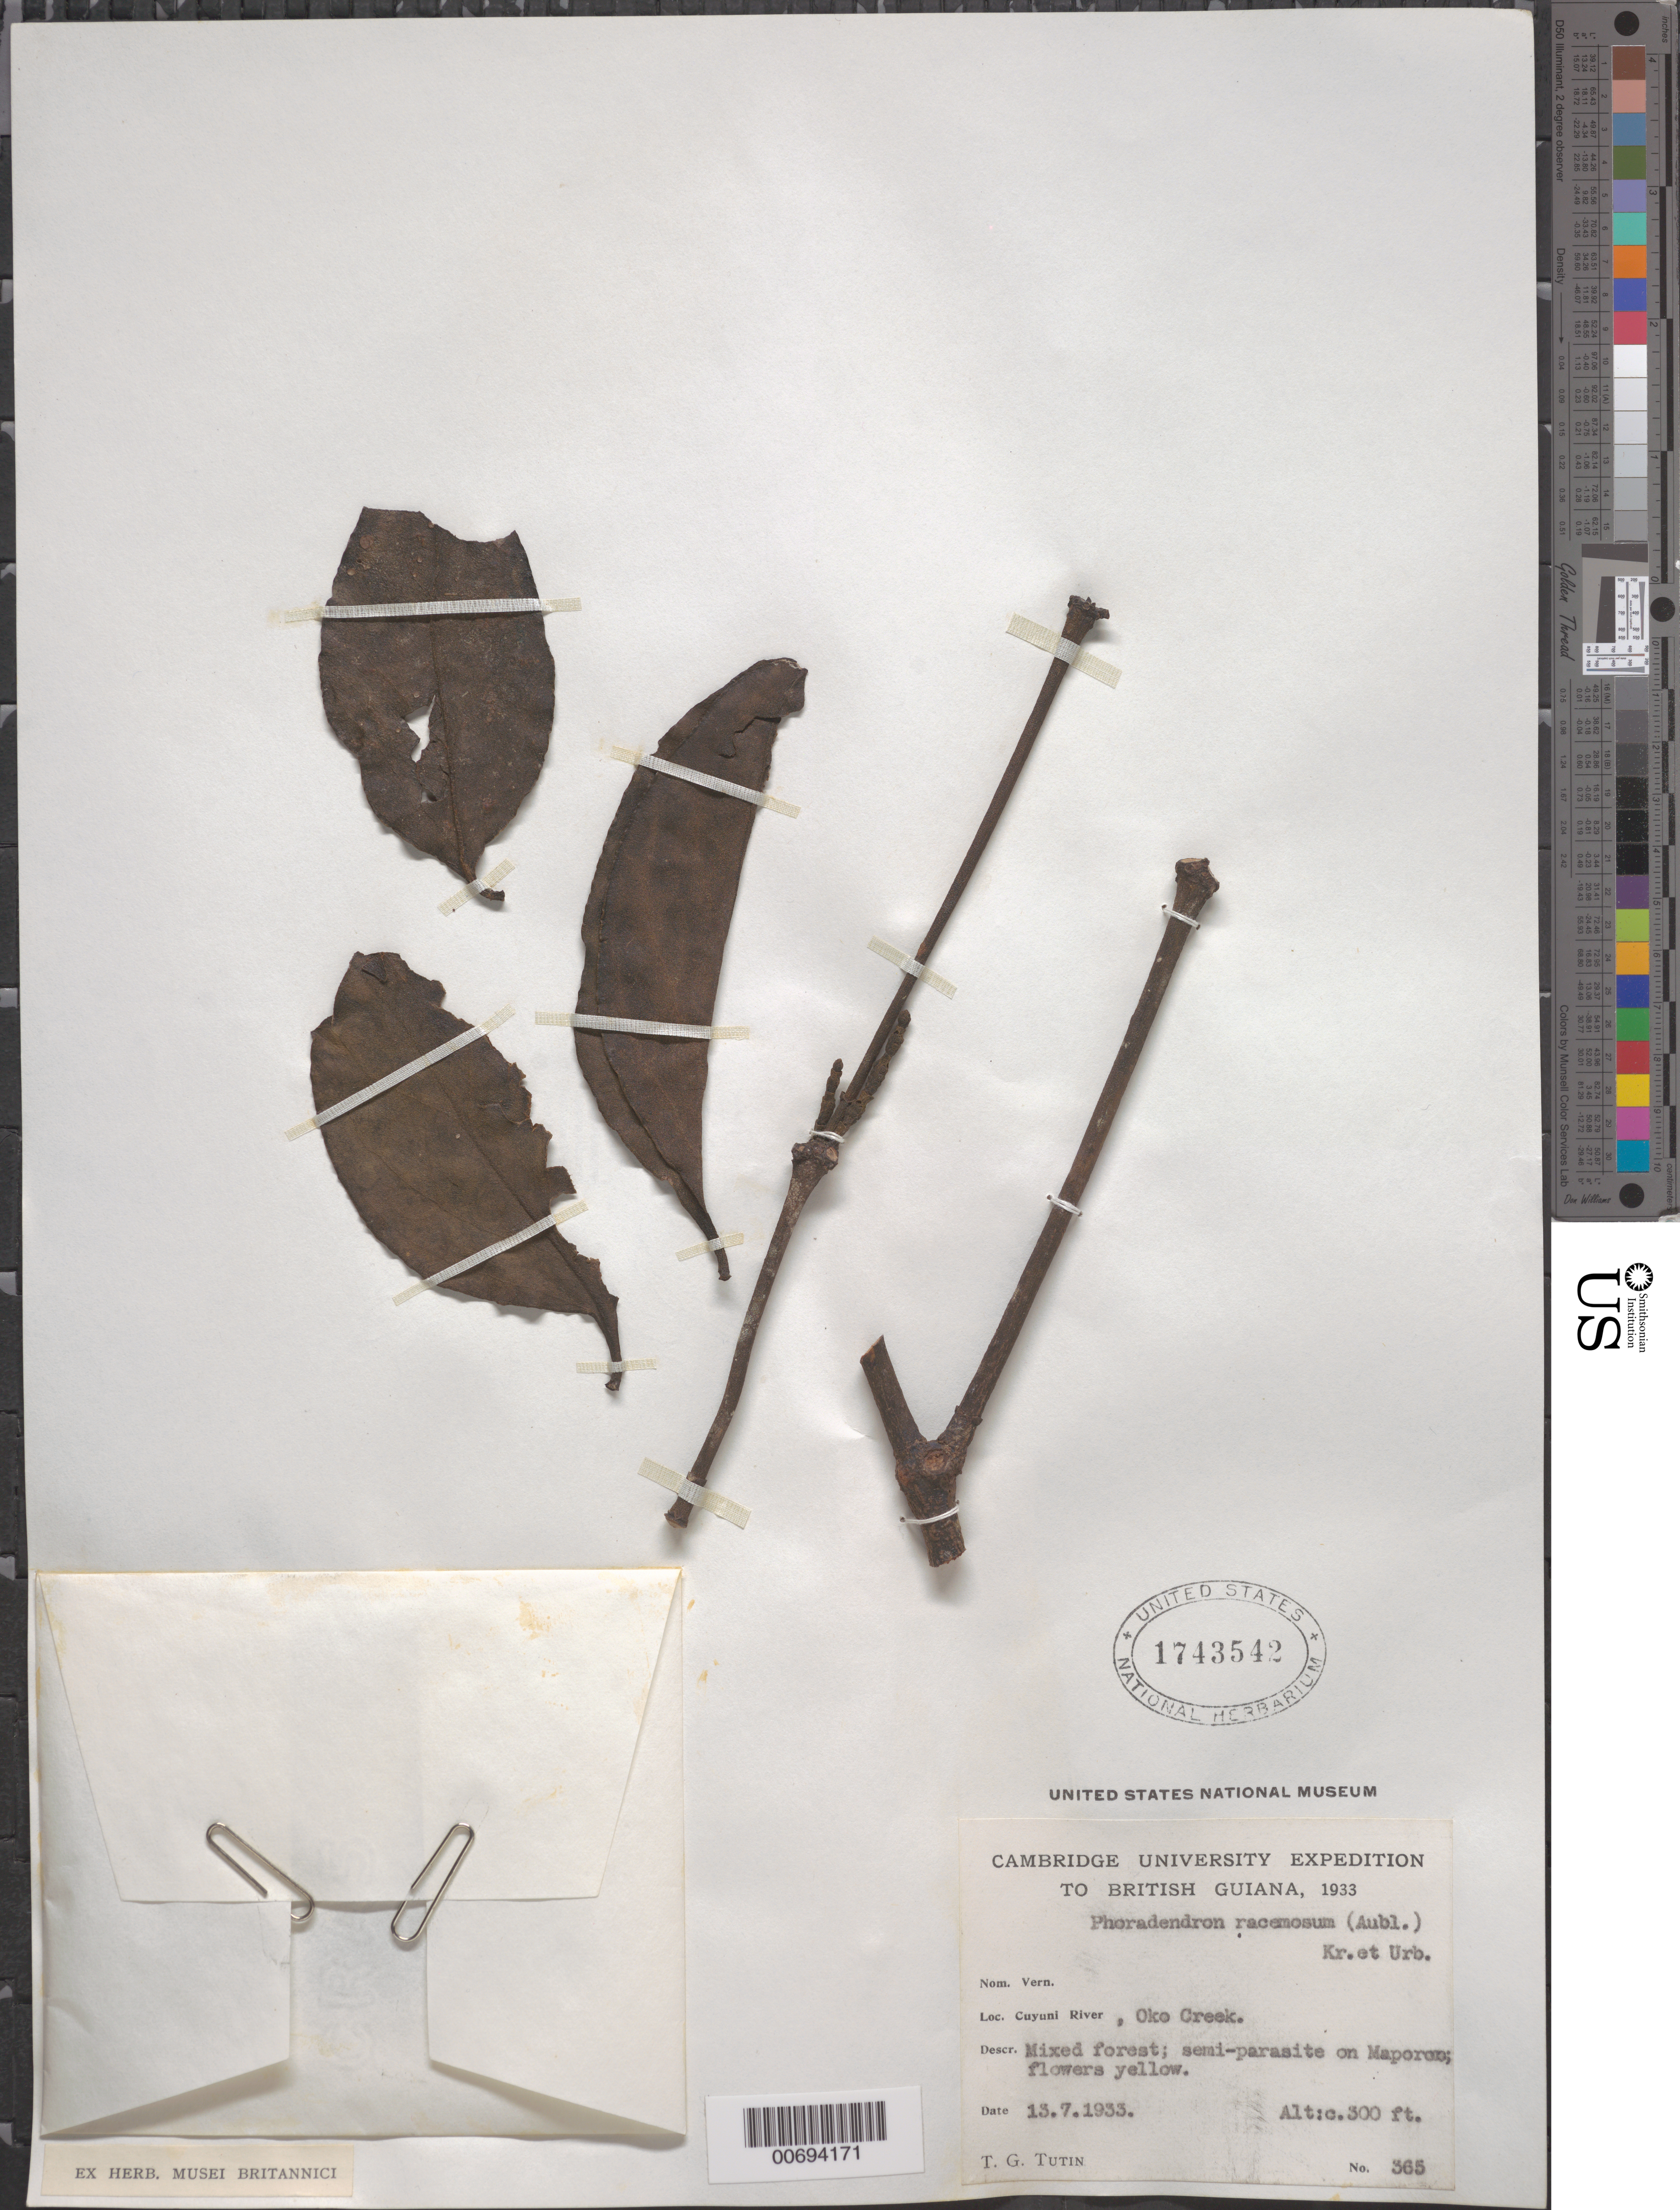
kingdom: Plantae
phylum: Tracheophyta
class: Magnoliopsida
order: Santalales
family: Viscaceae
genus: Phoradendron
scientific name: Phoradendron racemosum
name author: (Aubl.) Krug & Urb.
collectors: T. G. Tutin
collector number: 365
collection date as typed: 13-Jul-33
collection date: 1933-07-13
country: Guyana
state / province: Cuyuni-Mazaruni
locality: Oko Creek, Cuyuni R.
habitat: Mixed forest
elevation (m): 91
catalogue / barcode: US 1743542